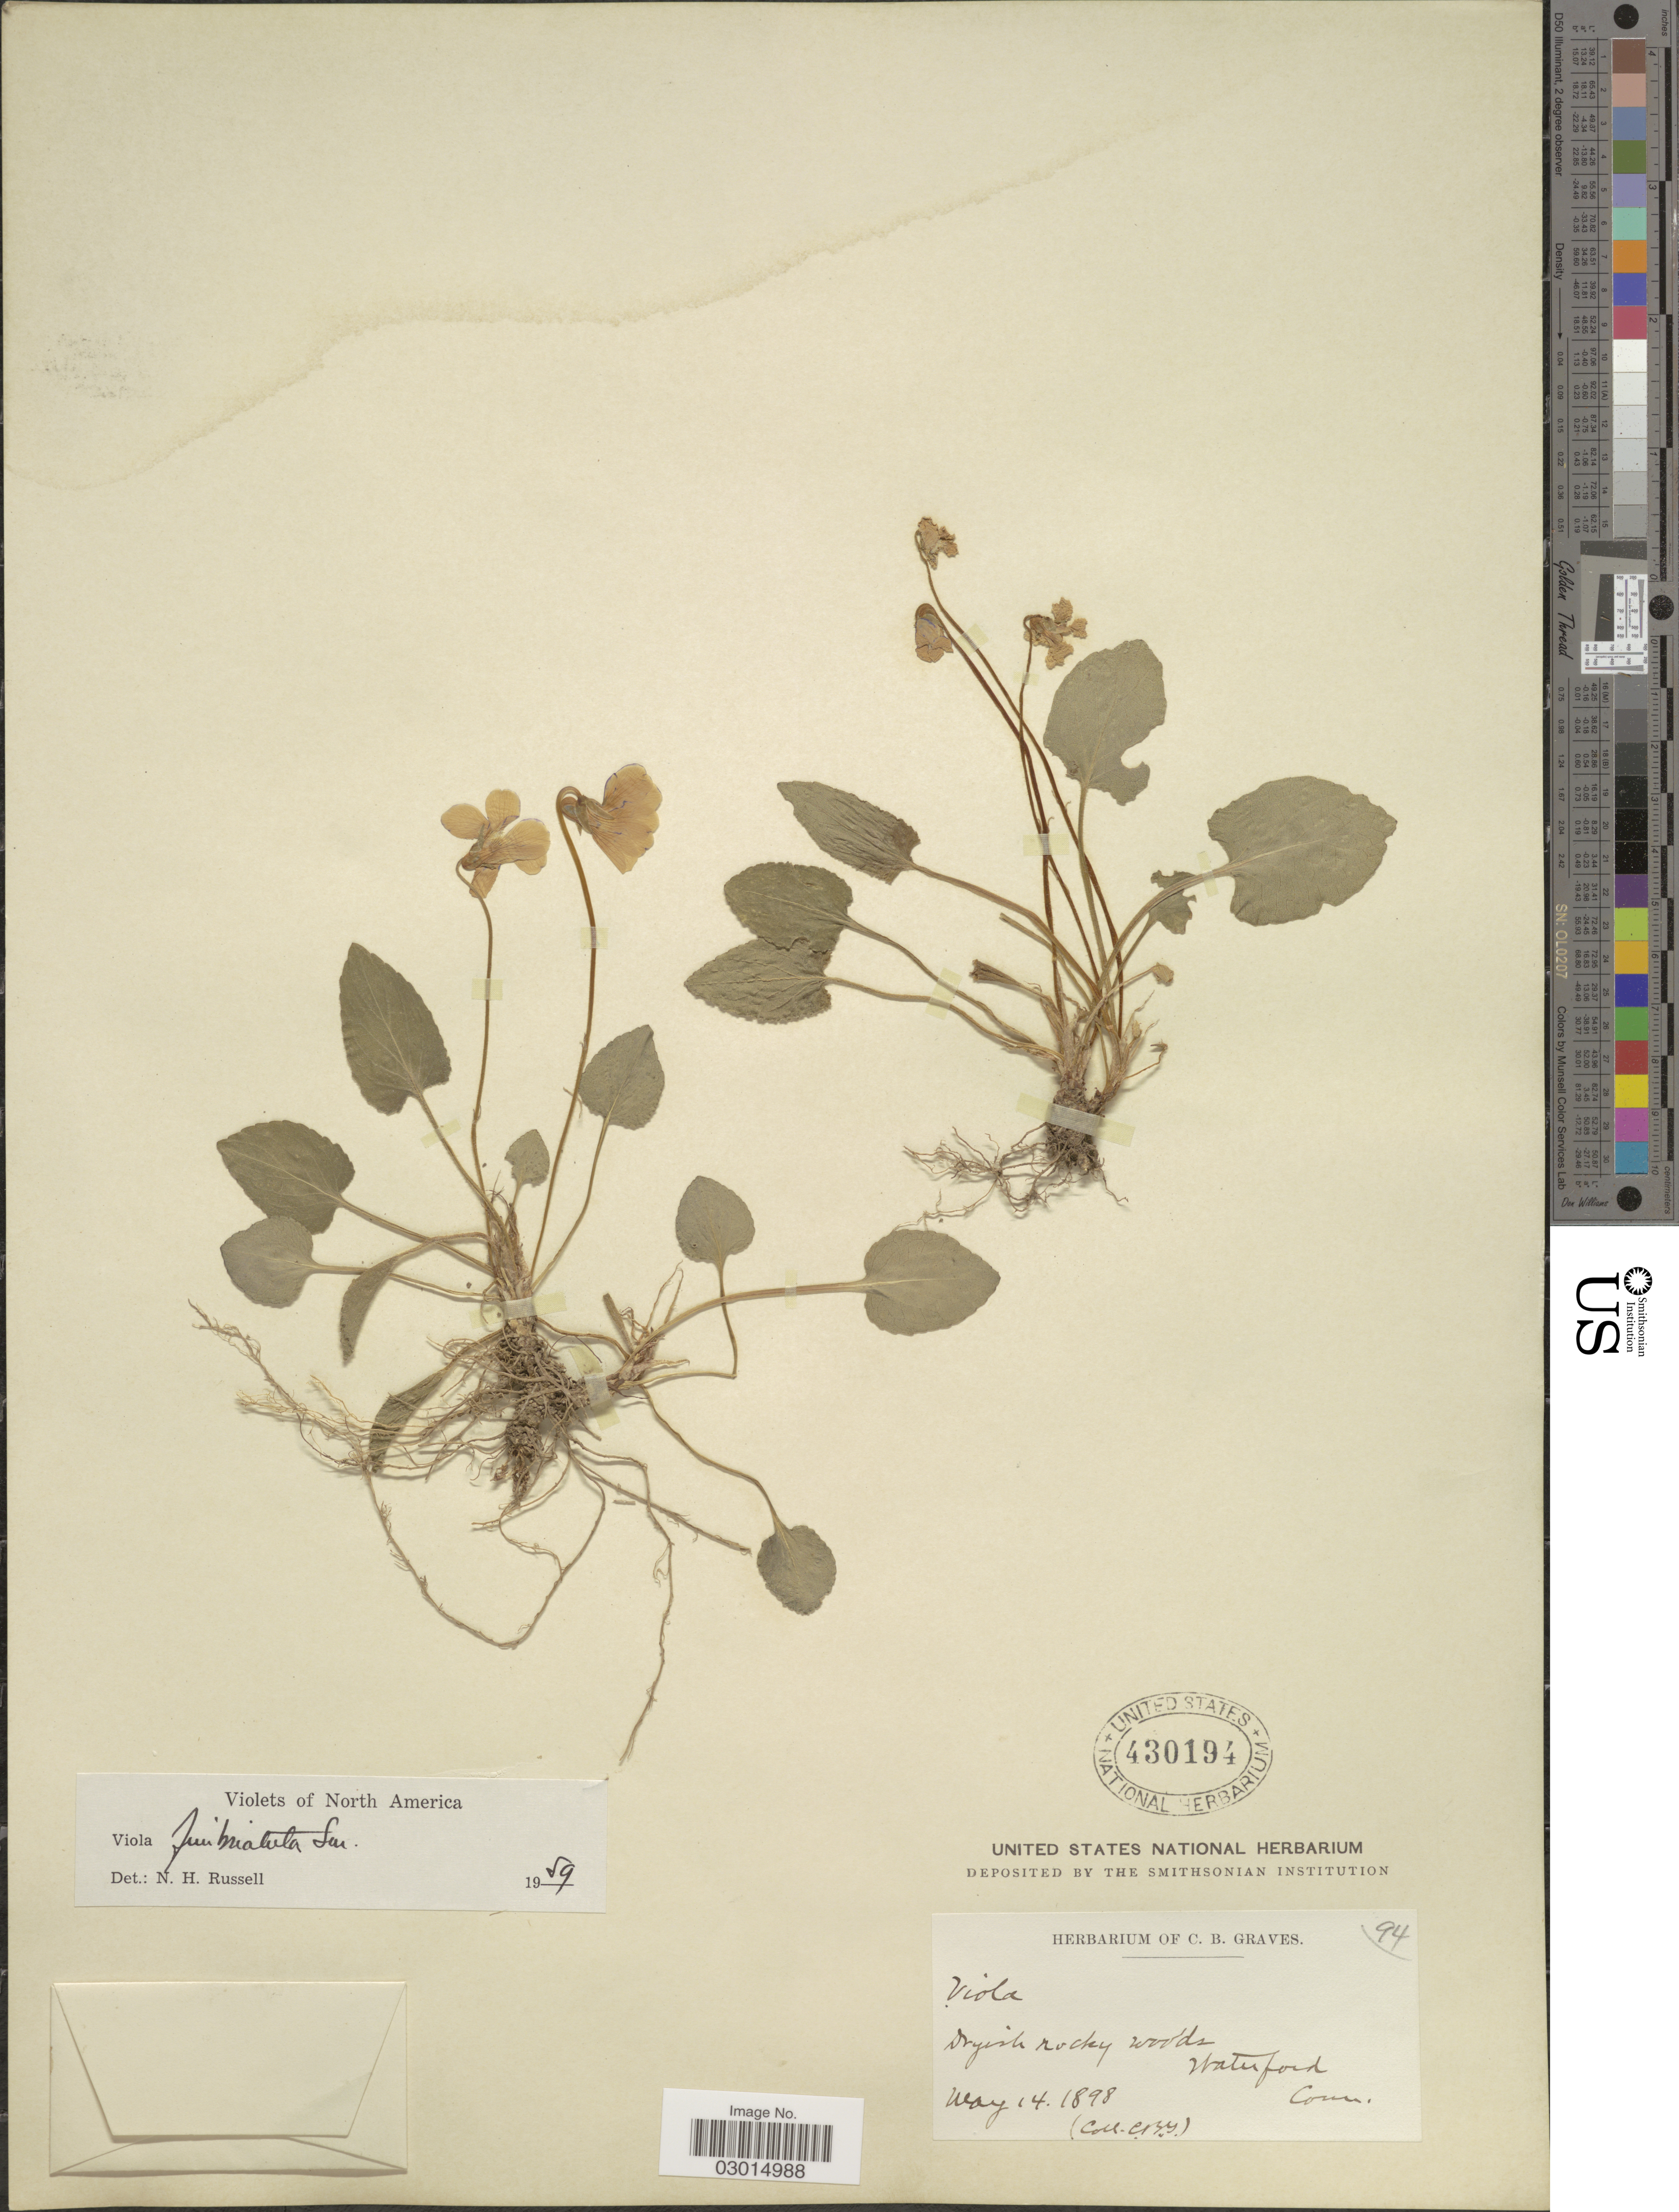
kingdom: Plantae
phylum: Tracheophyta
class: Magnoliopsida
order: Malpighiales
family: Violaceae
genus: Viola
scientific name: Viola fimbriatula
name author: Small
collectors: C. Graves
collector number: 94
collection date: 1898-05-14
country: United States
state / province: Connecticut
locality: Dryish rocky woods, Waterford, Conn.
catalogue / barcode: US 430194